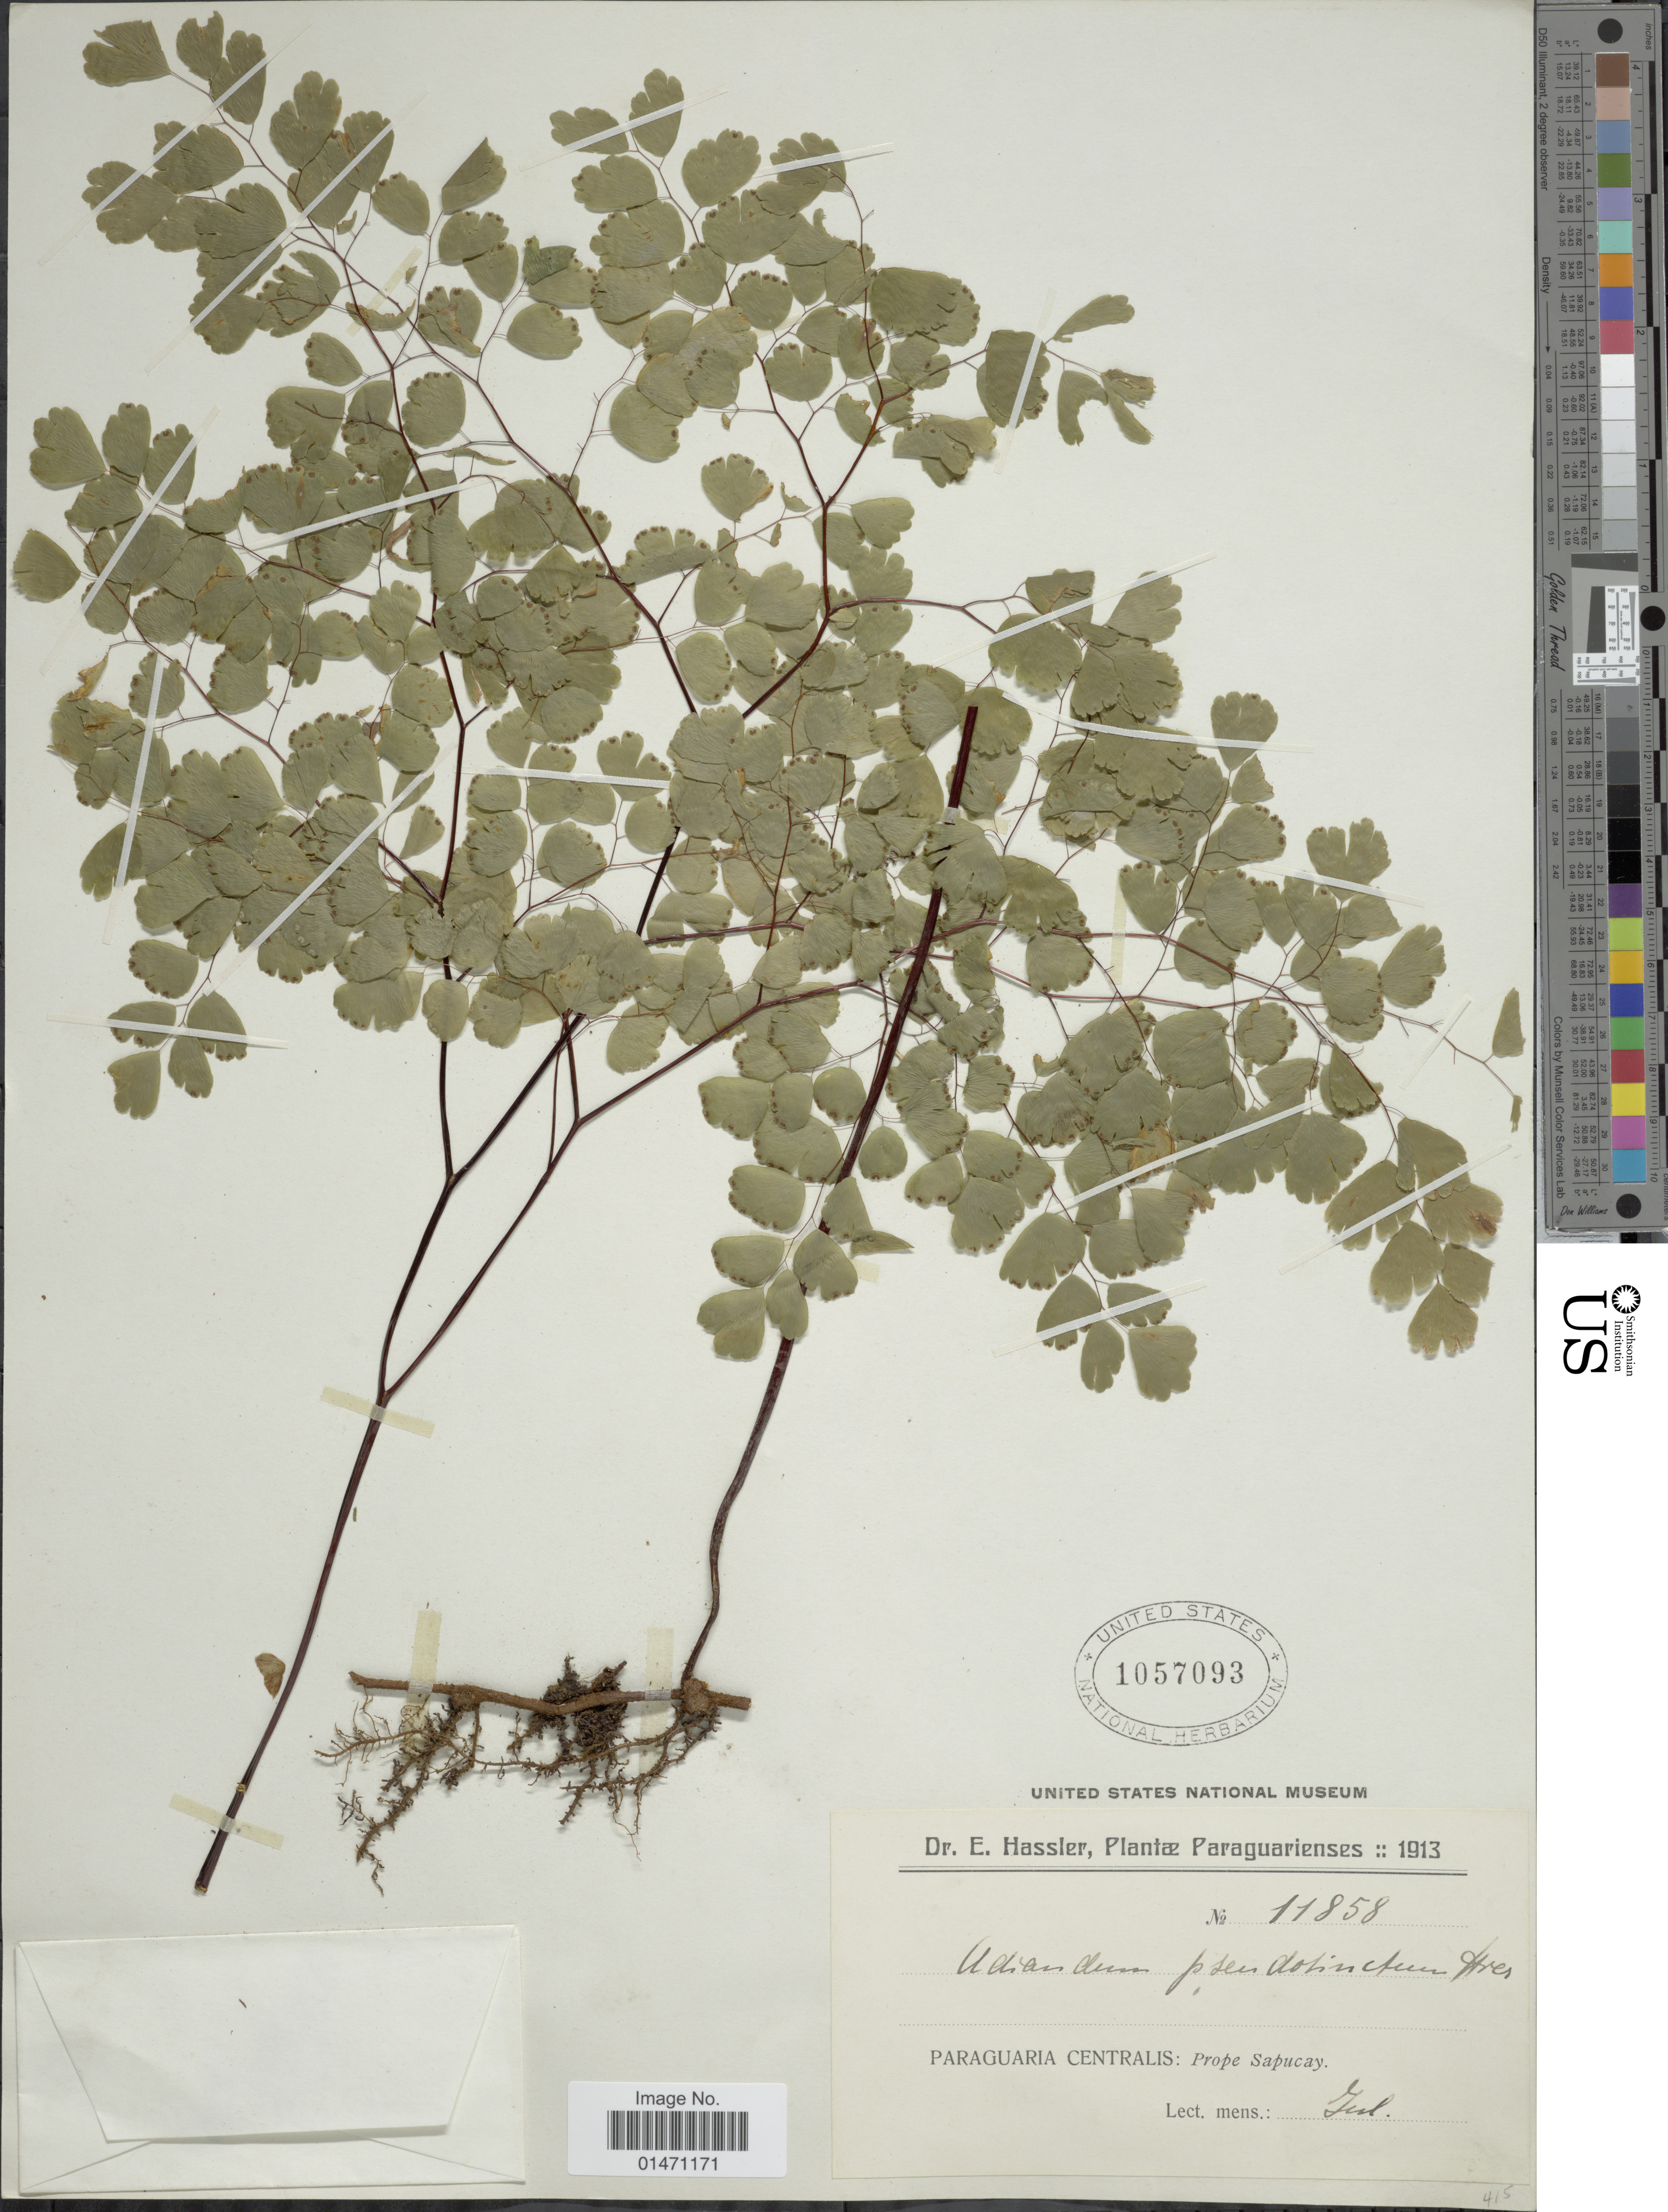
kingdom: Plantae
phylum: Tracheophyta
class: Polypodiopsida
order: Polypodiales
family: Pteridaceae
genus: Adiantum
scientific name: Adiantum pseudotinctum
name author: Hieron.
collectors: E. Hassler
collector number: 11858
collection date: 1913-07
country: Paraguay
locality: PLantae Paraguaruenses, Paraguaria centralis: prope Sapucay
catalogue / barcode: US 1057093